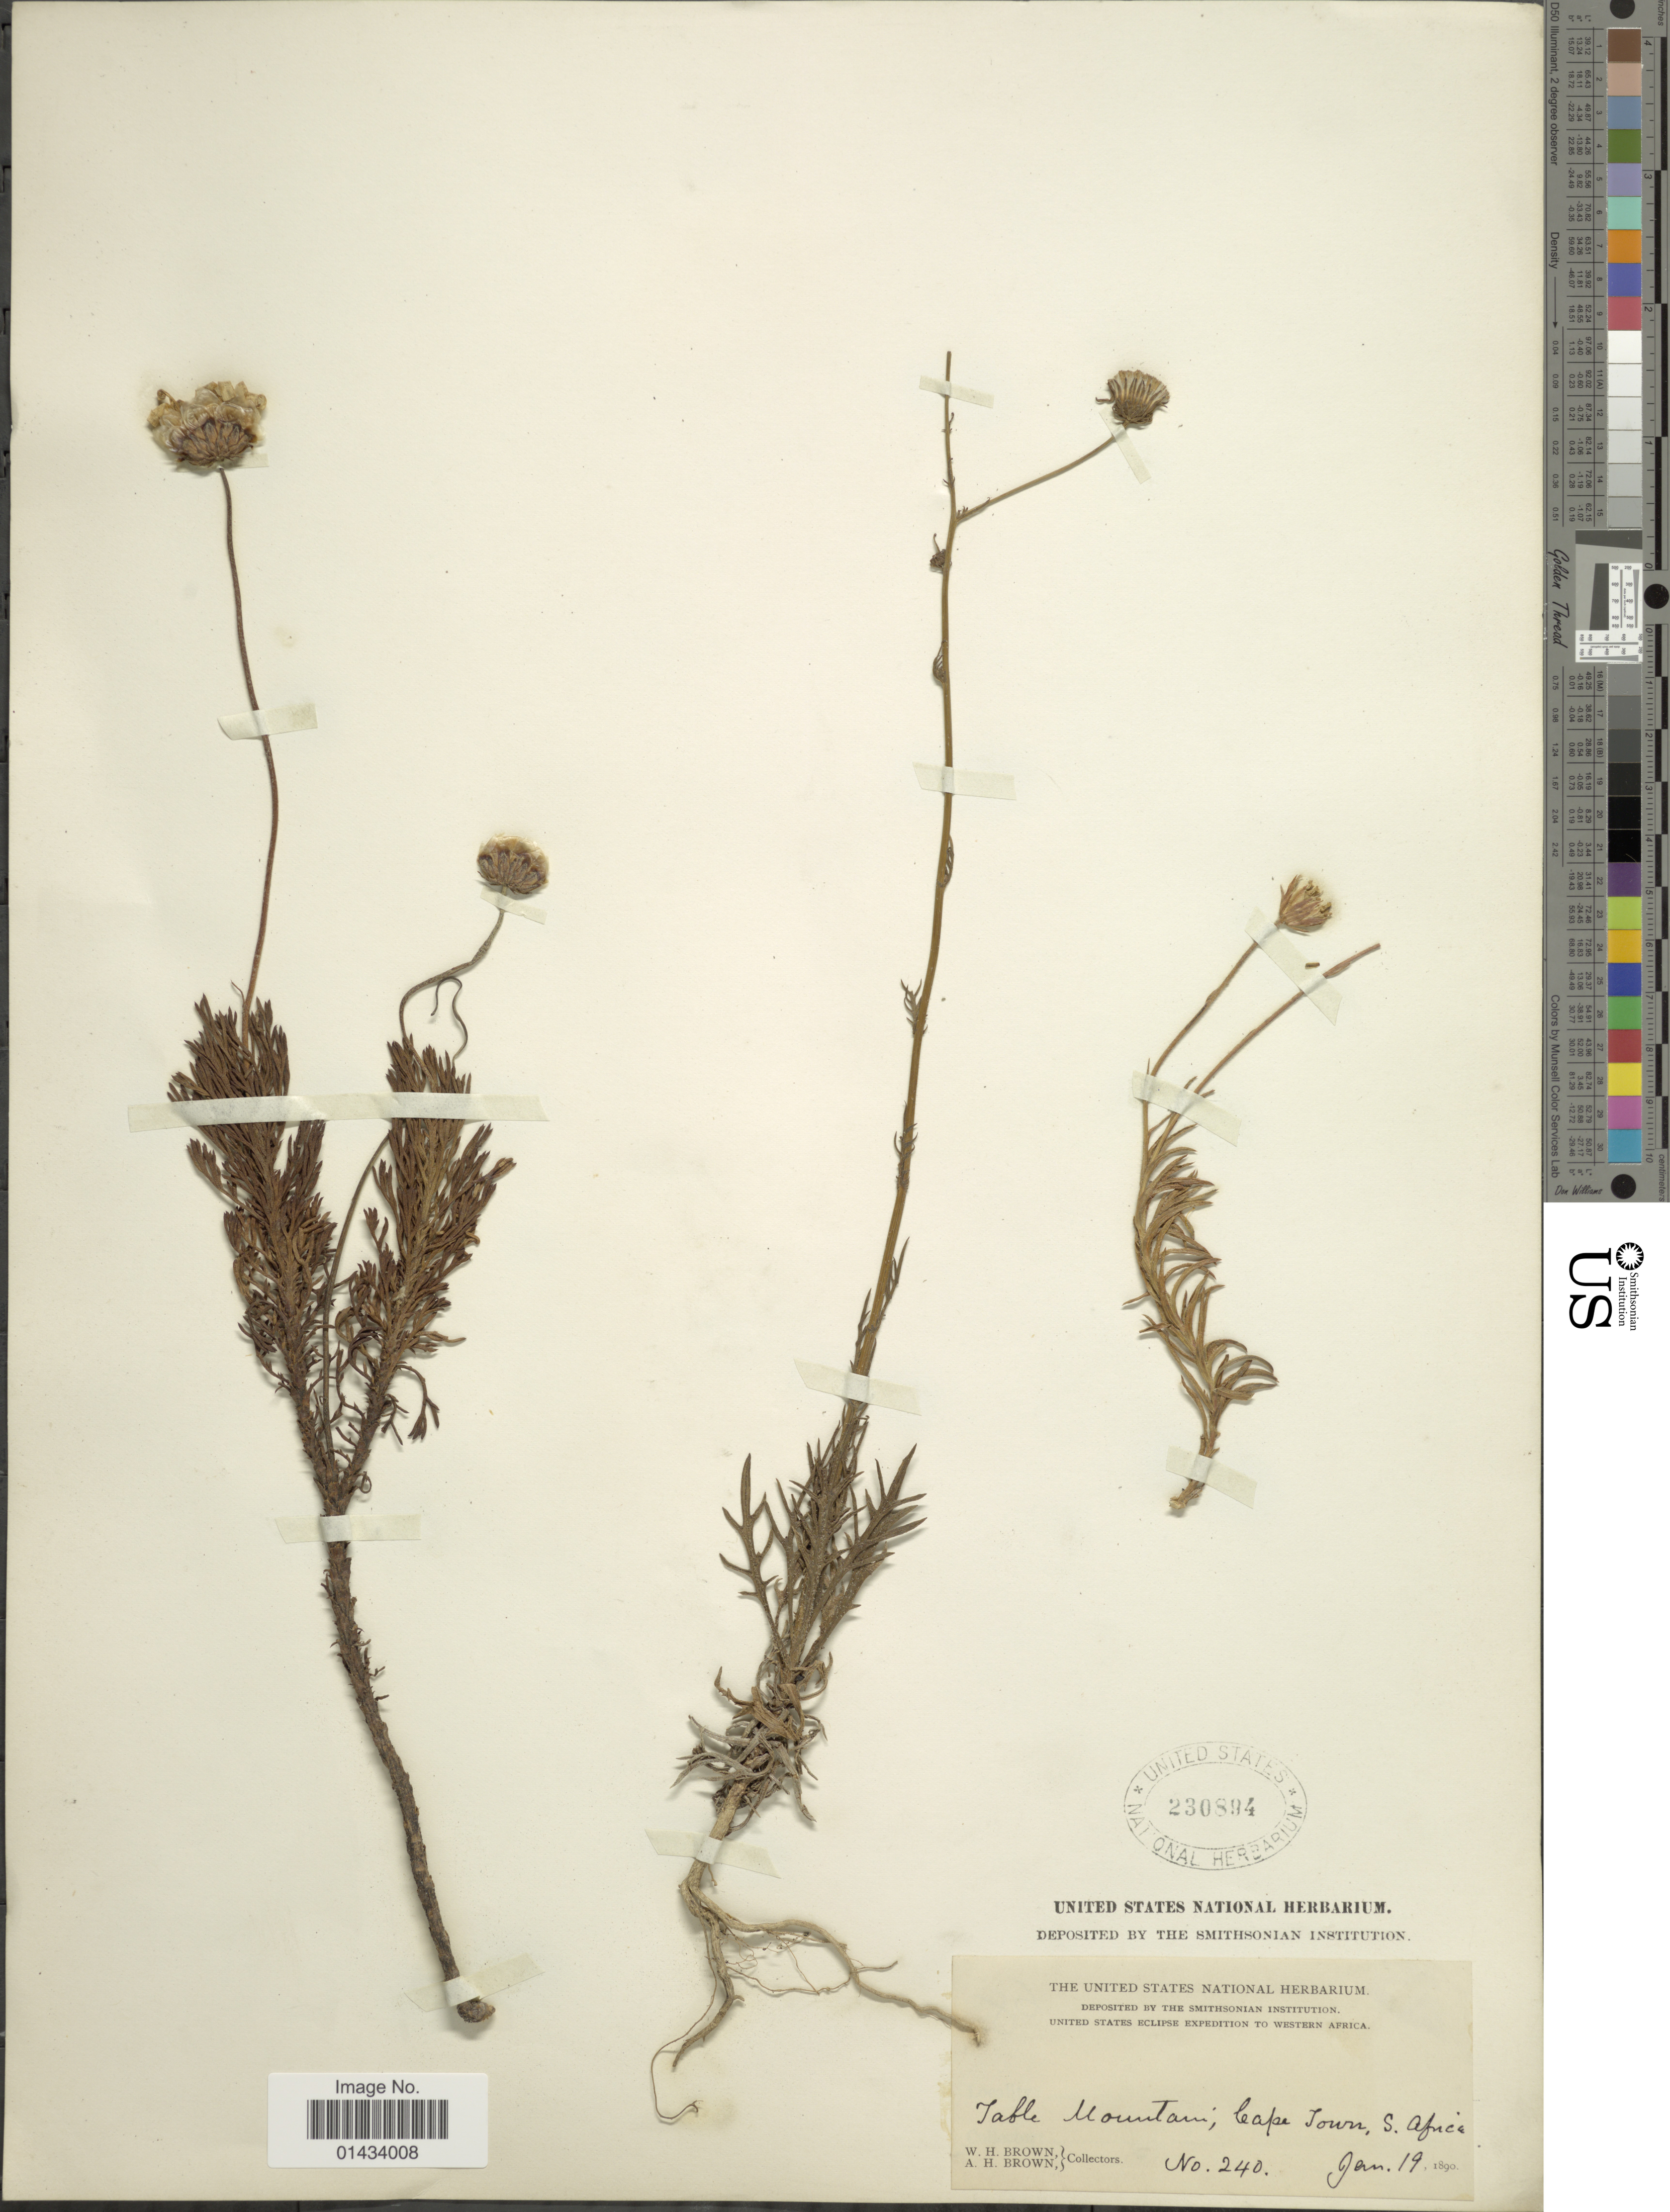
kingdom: Plantae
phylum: Tracheophyta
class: Magnoliopsida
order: Asterales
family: Asteraceae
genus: Helichrysum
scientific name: Helichrysum sp.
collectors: W. H. Brown & A. H. Brown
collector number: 240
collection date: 1890-01-19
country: South Africa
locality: Tbale Mountain, Cape Town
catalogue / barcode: US 230894